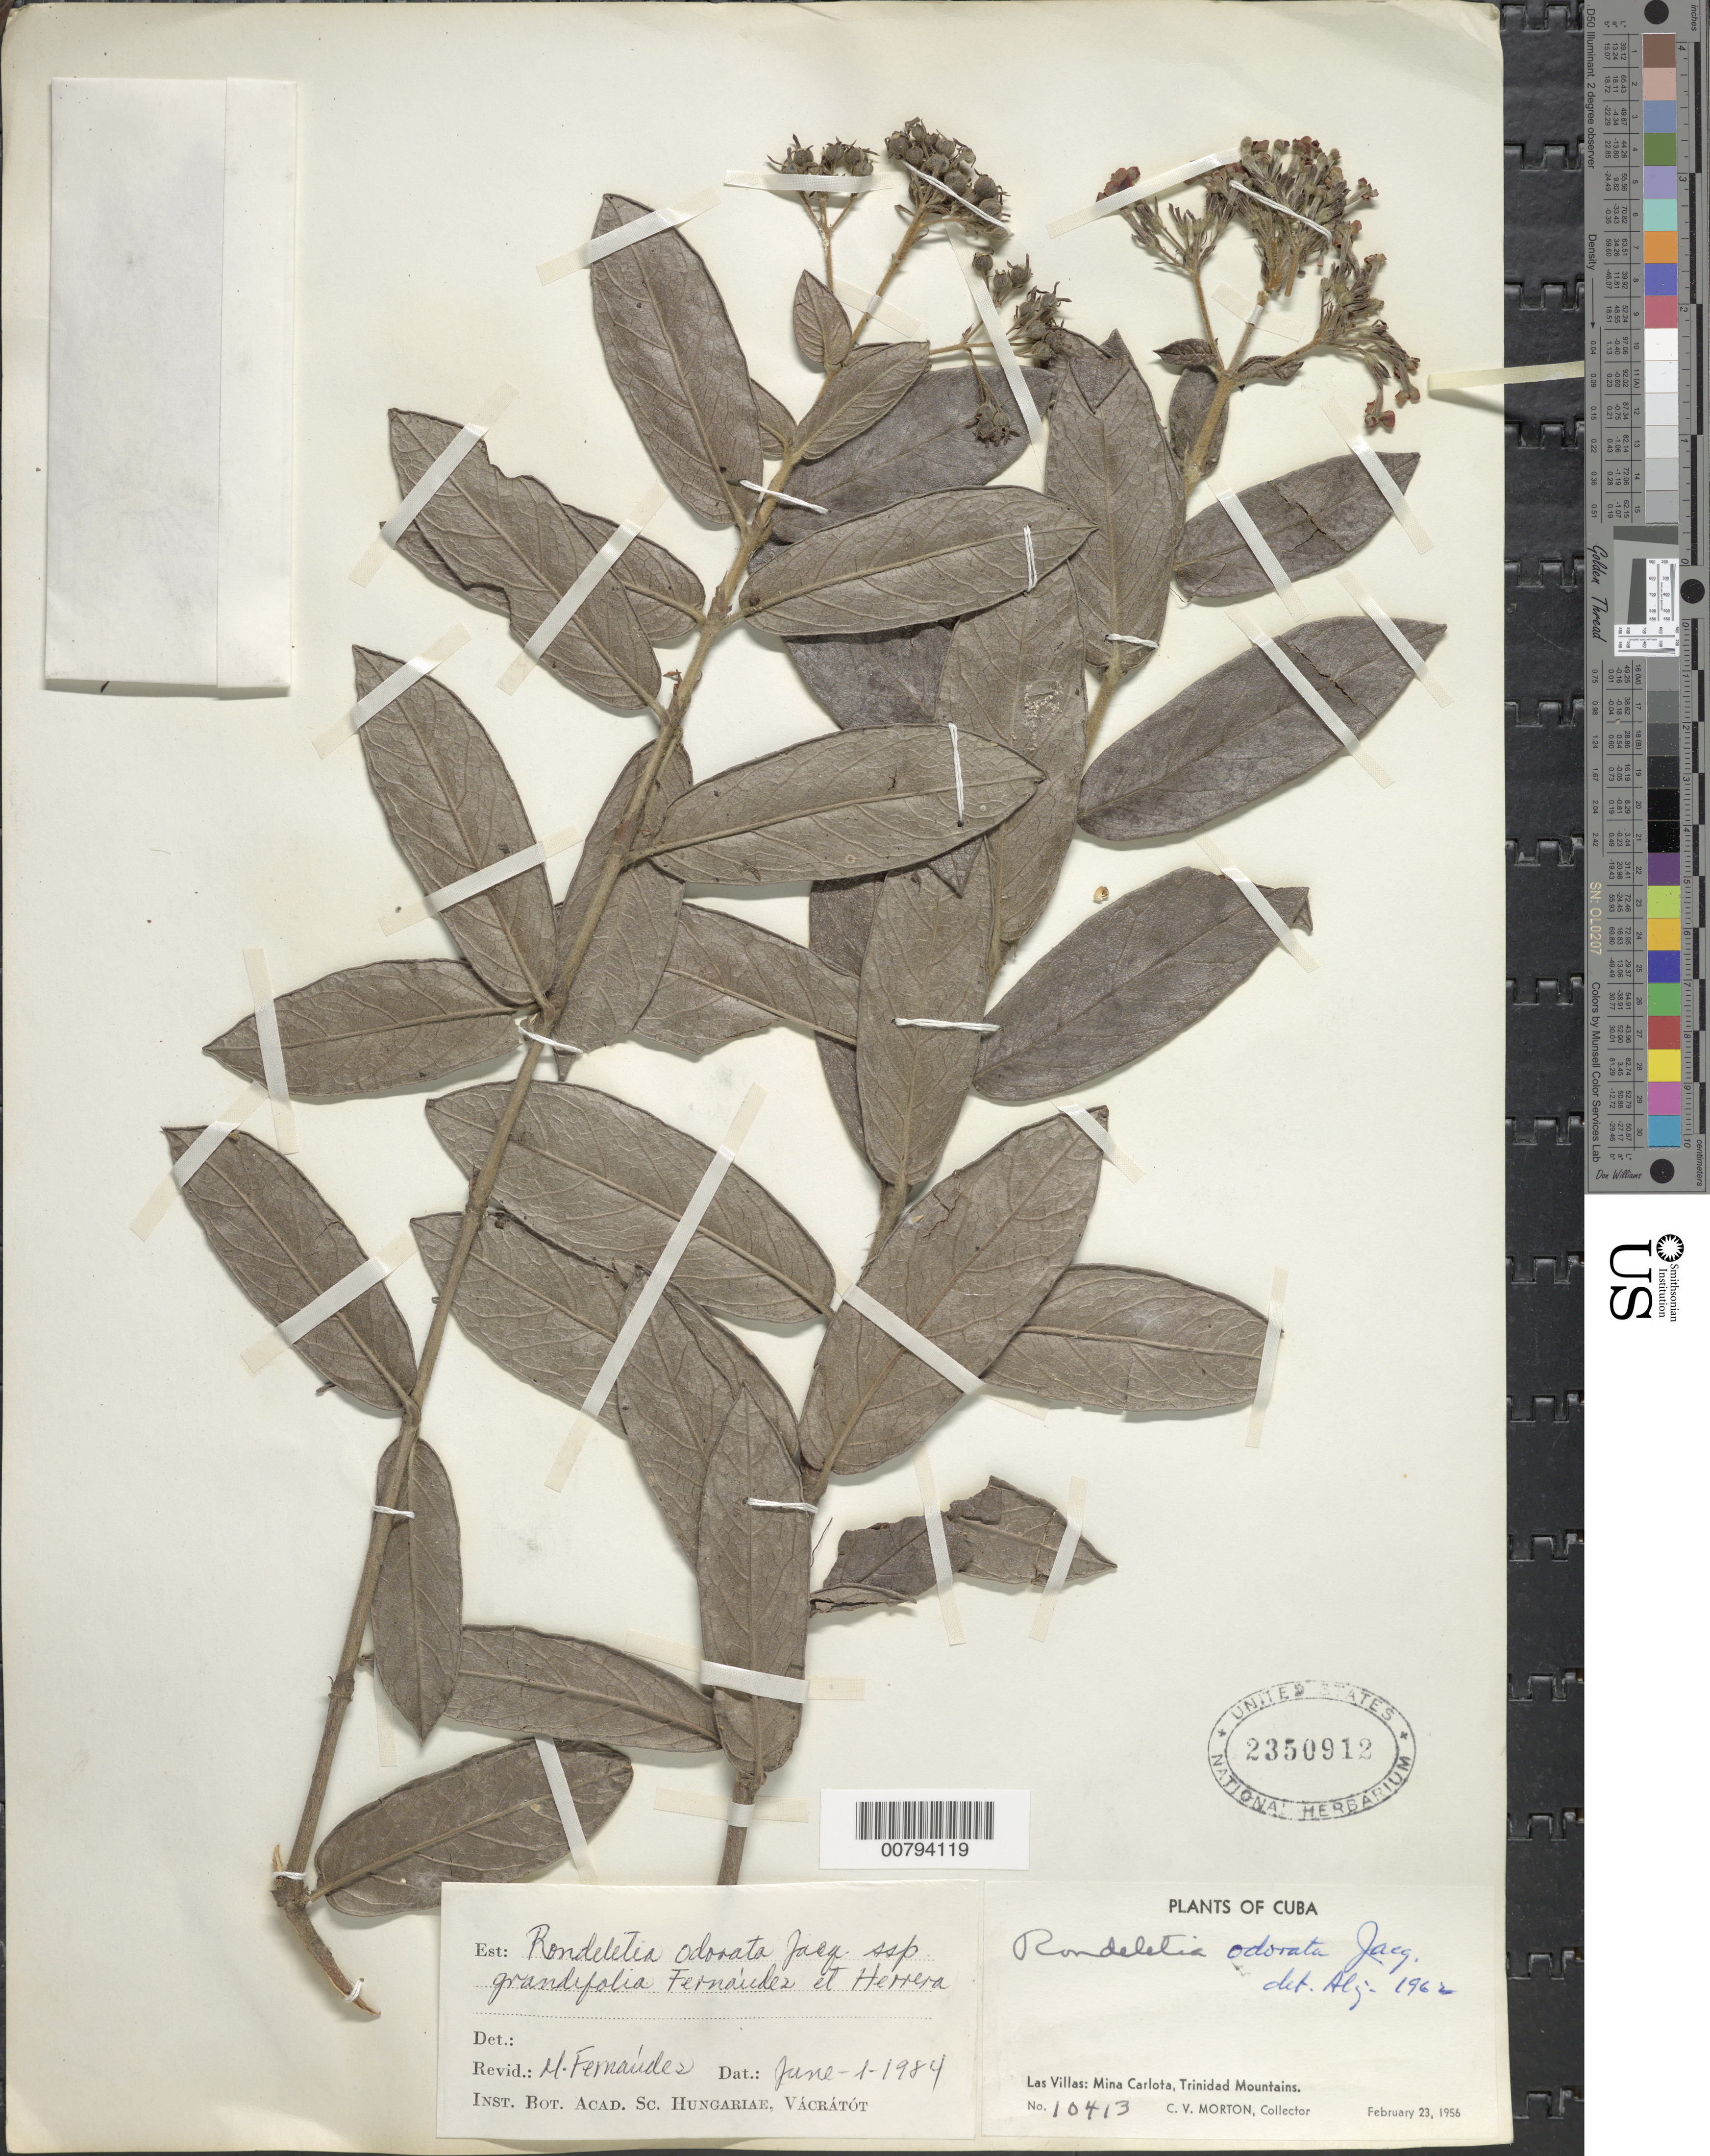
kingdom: Plantae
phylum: Tracheophyta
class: Magnoliopsida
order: Gentianales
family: Rubiaceae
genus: Rondeletia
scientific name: Rondeletia odorata subsp. grandifolia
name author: Fernández & P. Herrera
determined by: Fernandez, M.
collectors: C. V. Morton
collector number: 10413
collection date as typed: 23 Feb 1956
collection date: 1956-02-23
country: Cuba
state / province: Las Villas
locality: Mina Carlota, Trinidad Mountains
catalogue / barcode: US 2350912